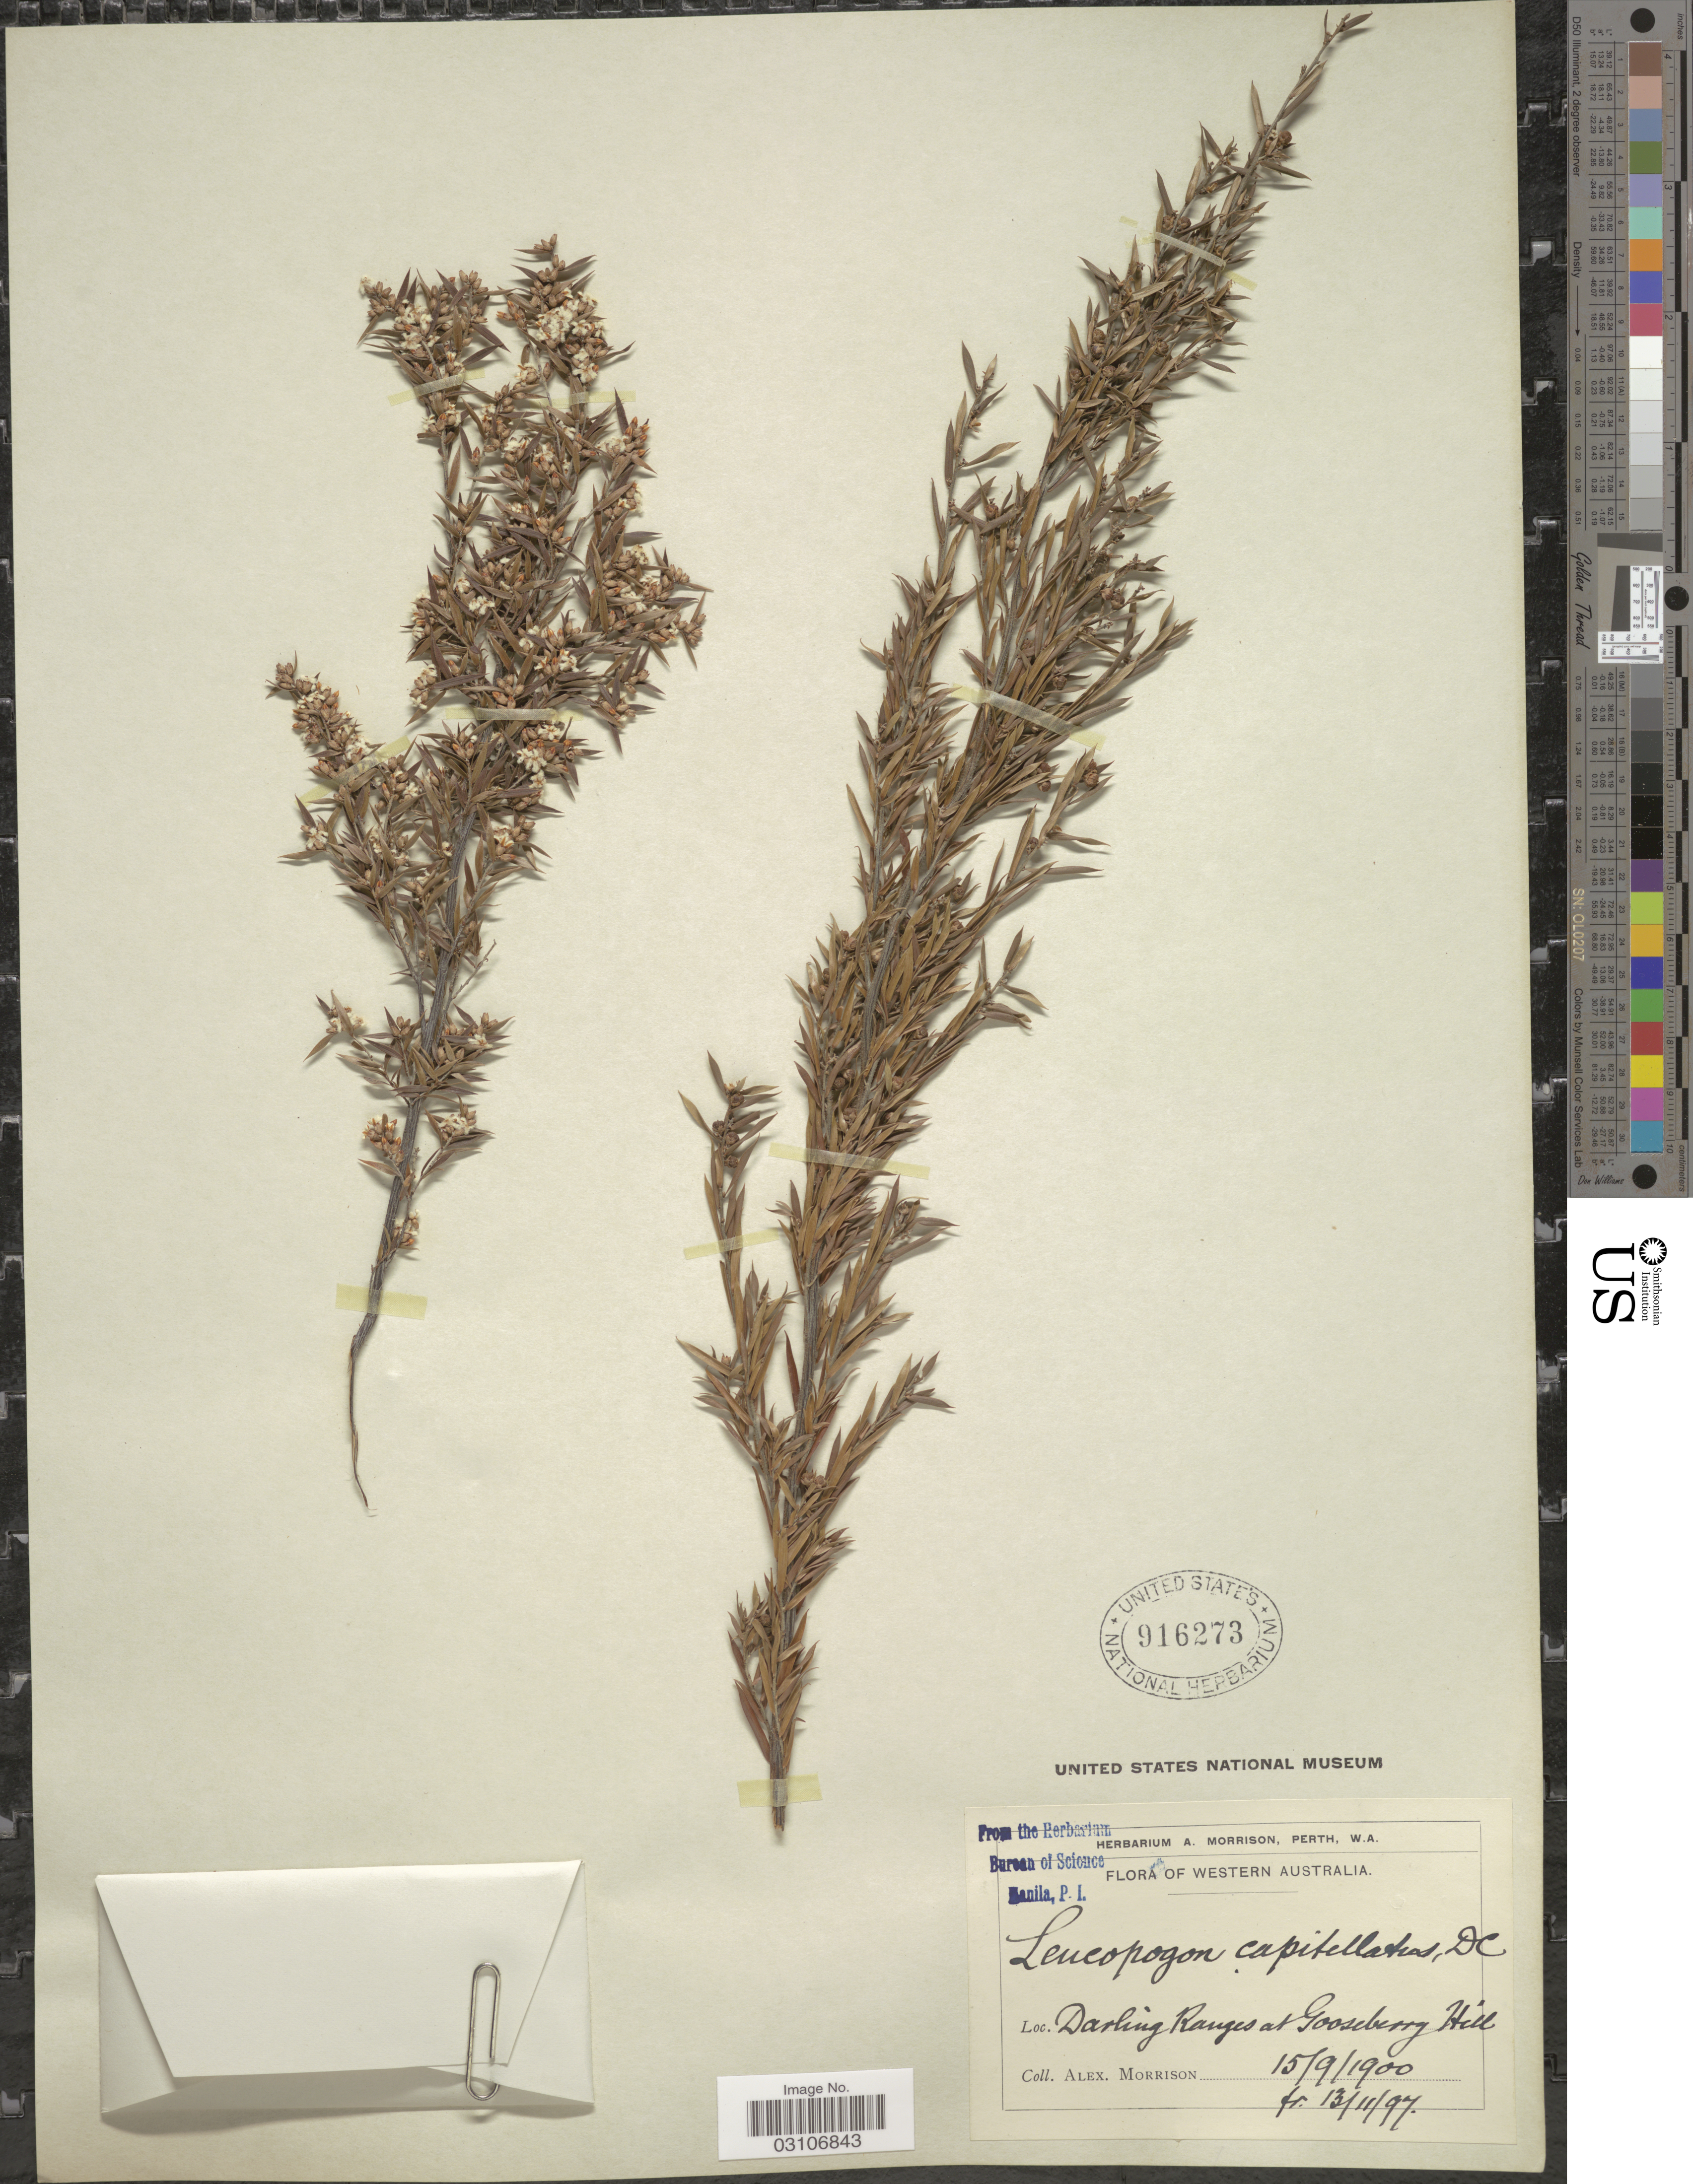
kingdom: Plantae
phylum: Tracheophyta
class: Magnoliopsida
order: Ericales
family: Ericaceae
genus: Leucopogon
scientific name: Leucopogon capitellatus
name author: DC.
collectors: A. Morrison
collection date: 1900-09-15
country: Australia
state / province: Western Australia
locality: Darling Ranges at Gooseberry Hill.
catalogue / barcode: US 916273